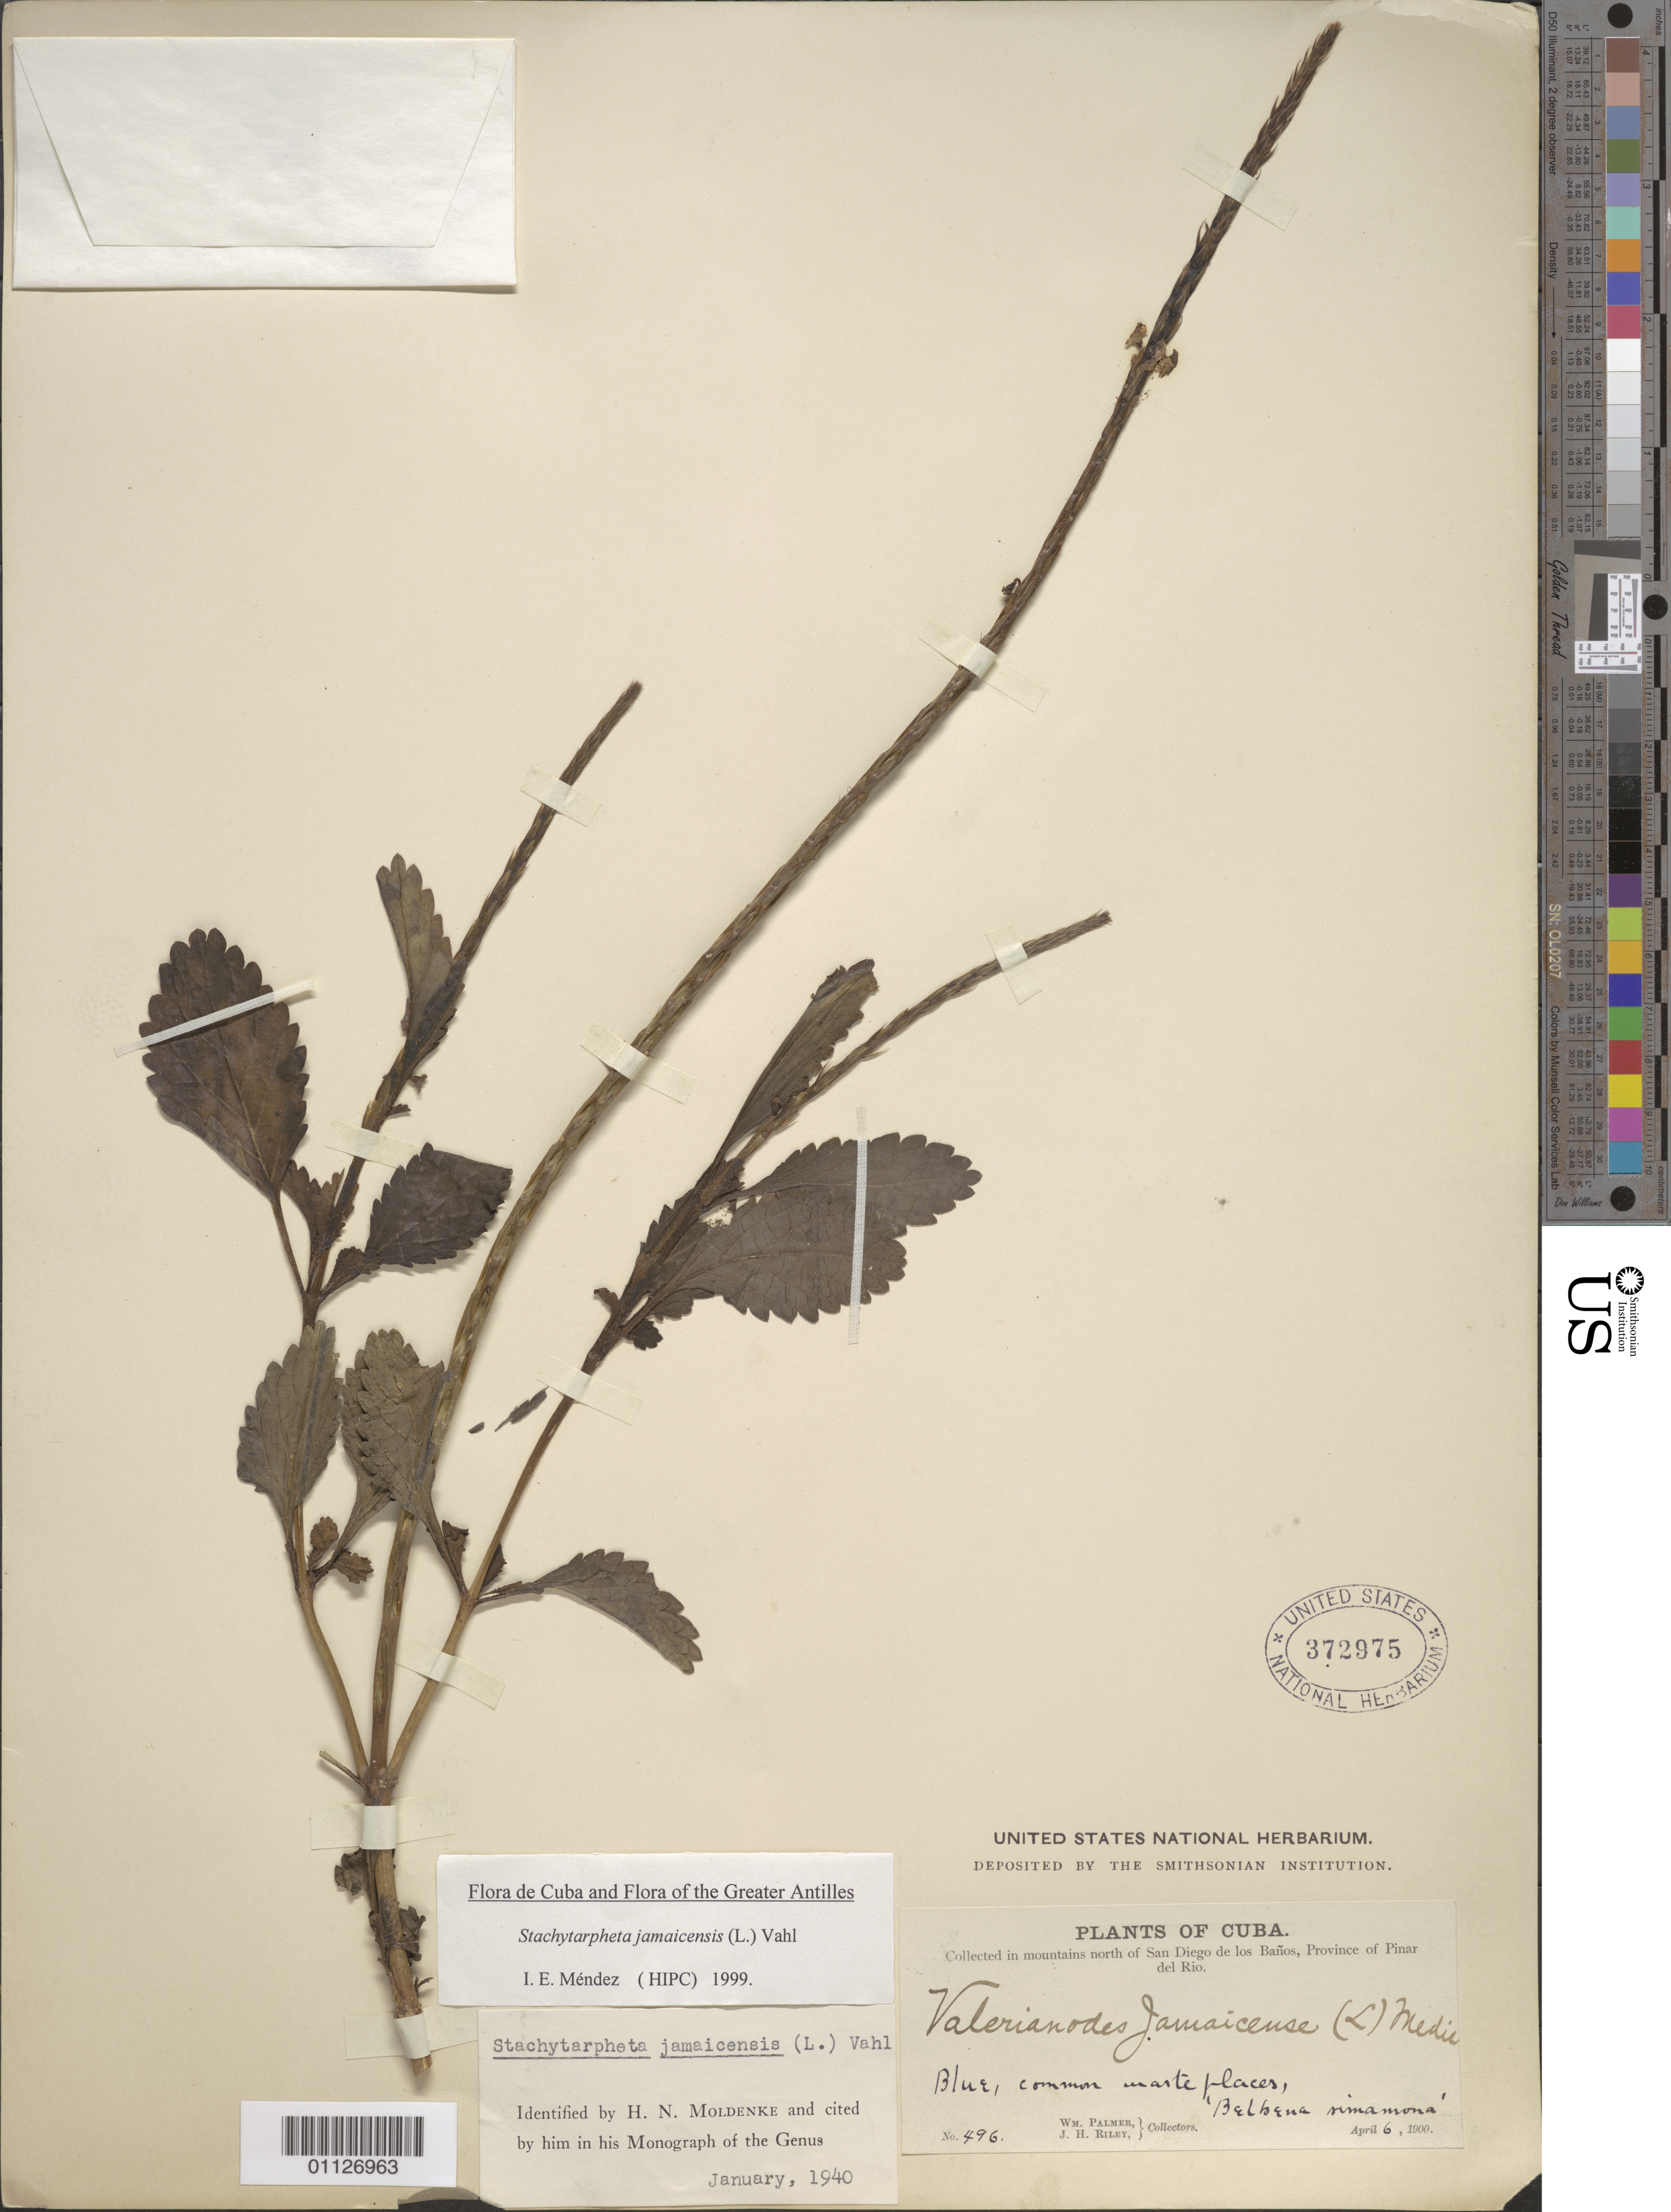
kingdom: Plantae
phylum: Tracheophyta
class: Magnoliopsida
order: Lamiales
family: Verbenaceae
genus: Stachytarpheta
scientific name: Stachytarpheta jamaicensis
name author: (L.) Vahl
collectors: W. Palmer & J. H. Riley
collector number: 496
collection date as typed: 06 Apr 1900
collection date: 1900-04-06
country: Cuba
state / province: Pinar del Rio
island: Cuba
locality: Mountains N of San Diego de los Banos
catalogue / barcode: US 372975